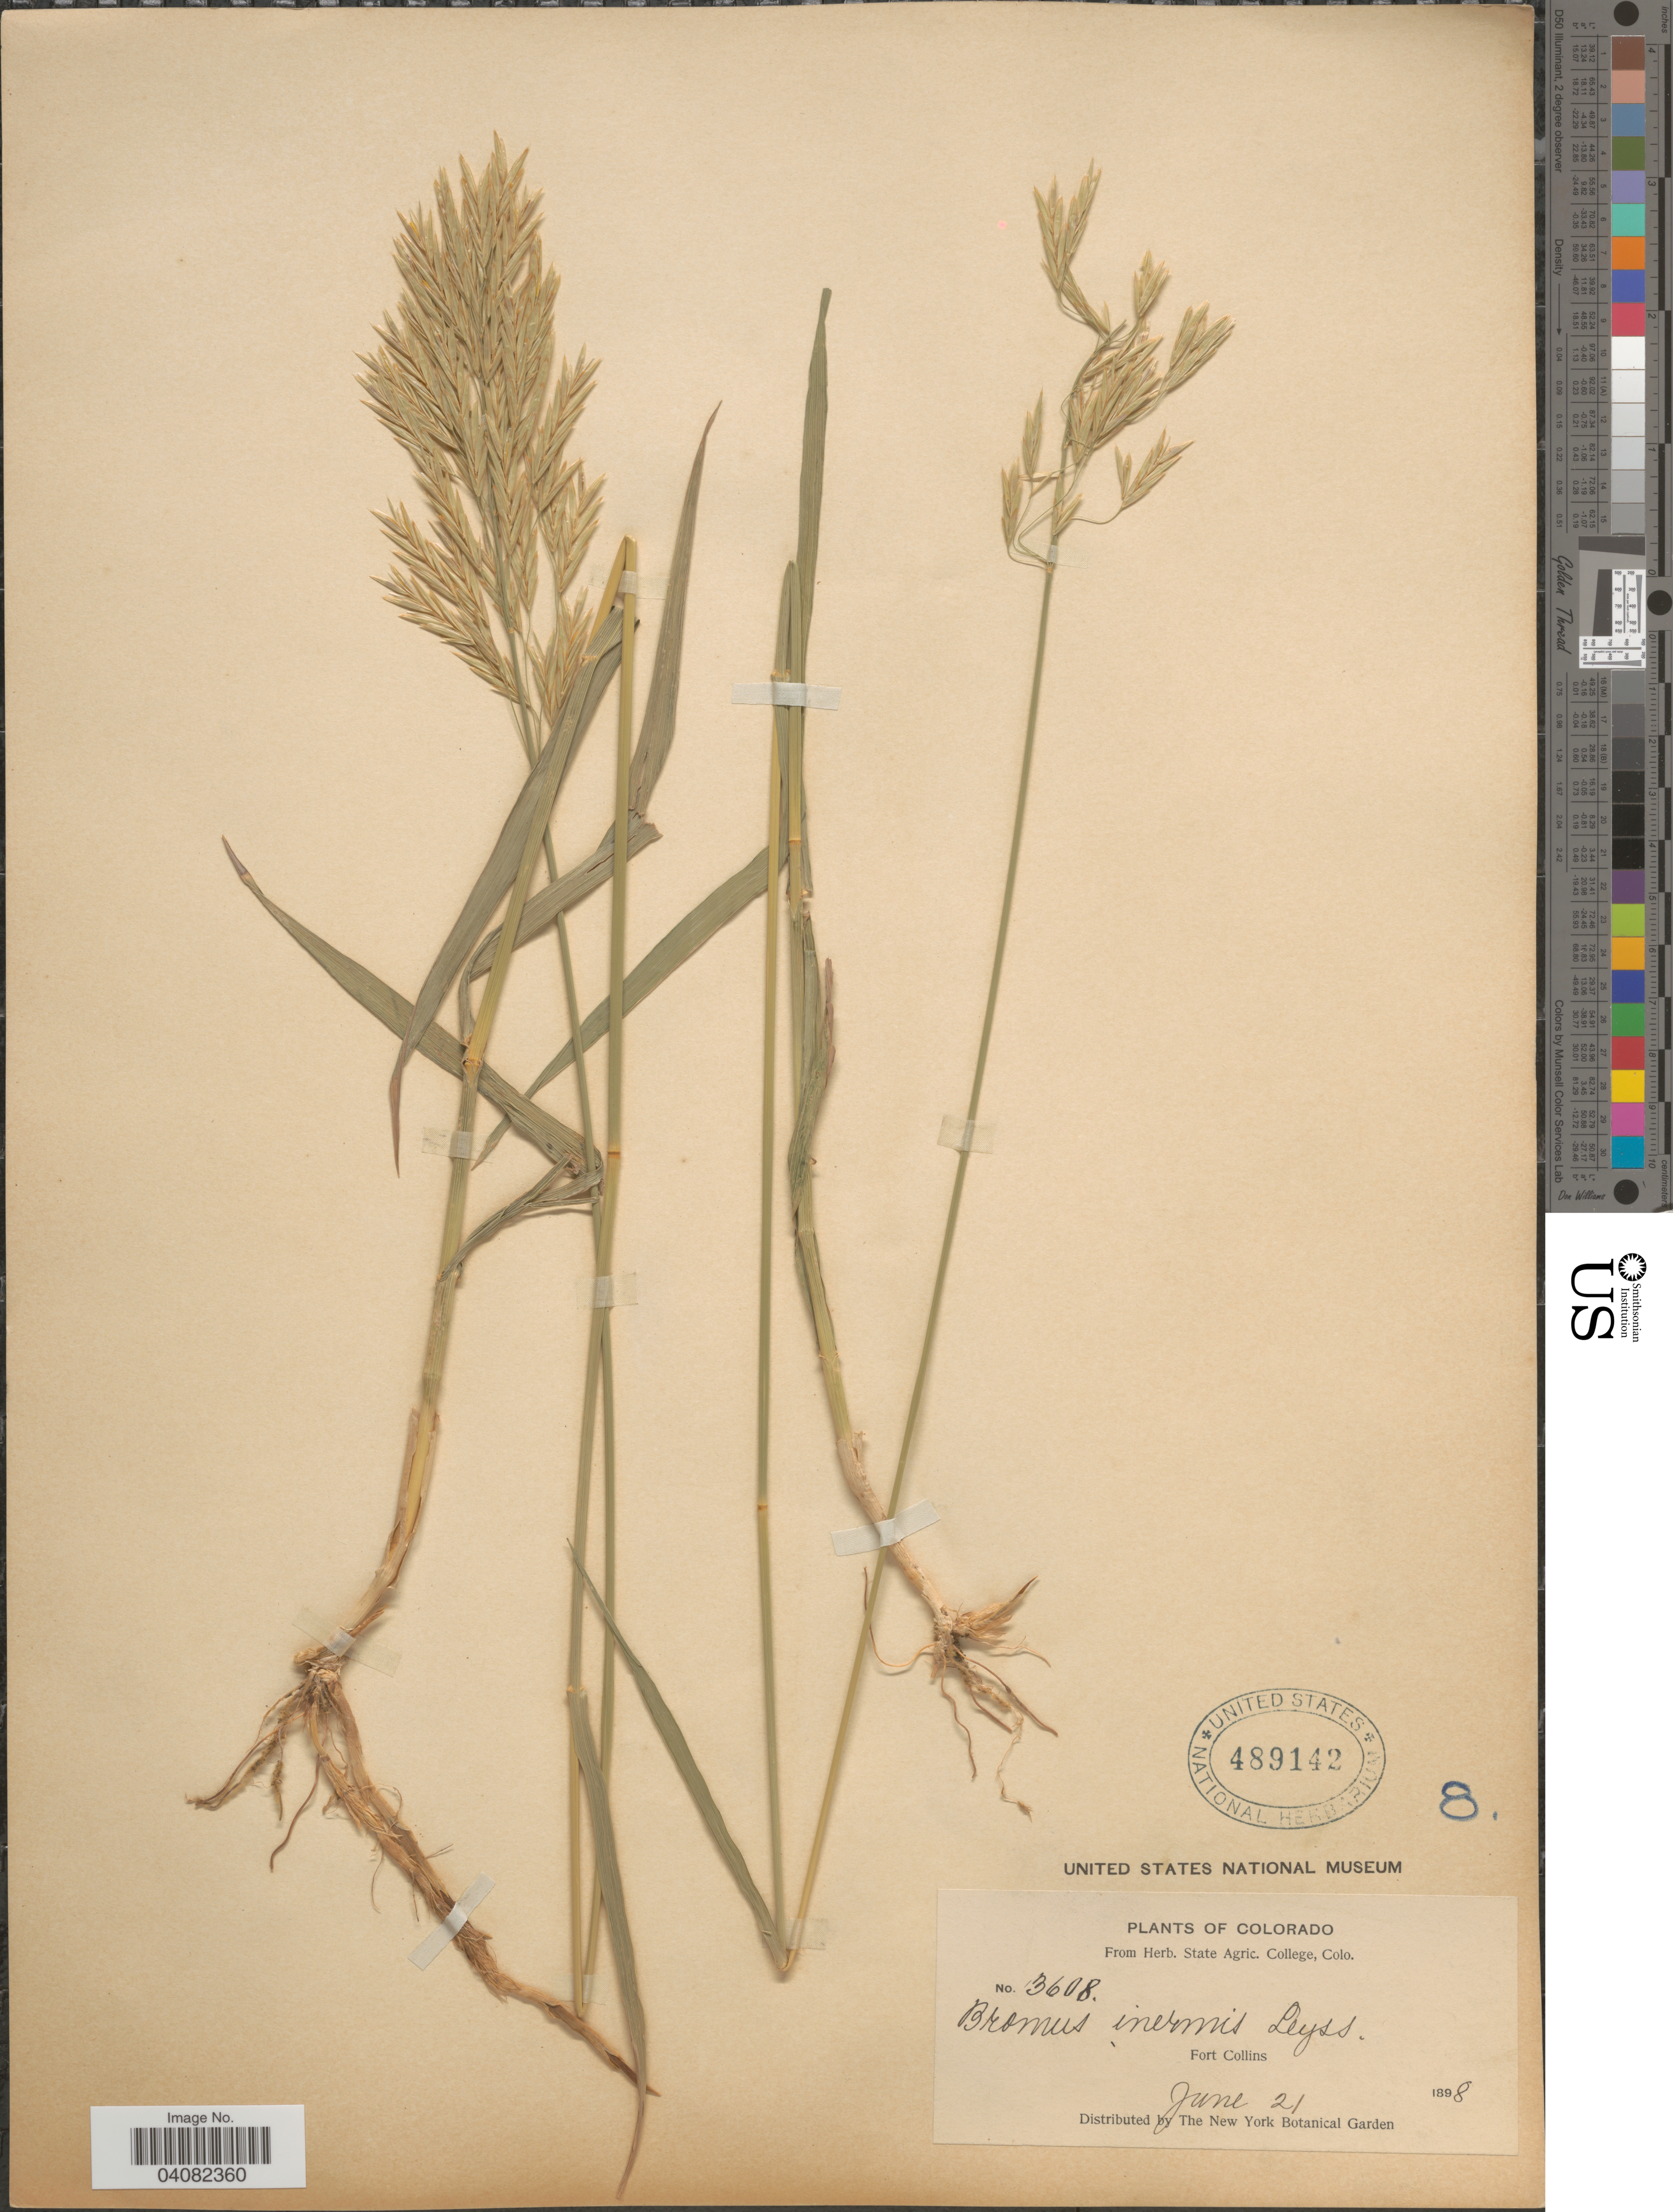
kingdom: Plantae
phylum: Tracheophyta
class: Liliopsida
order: Poales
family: Poaceae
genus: Bromus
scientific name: Bromus inermis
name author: Leyss.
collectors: ex herb. State Agric. College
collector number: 3608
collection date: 1898-06-21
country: United States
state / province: Colorado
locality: Fort Collins.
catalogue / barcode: US 489142